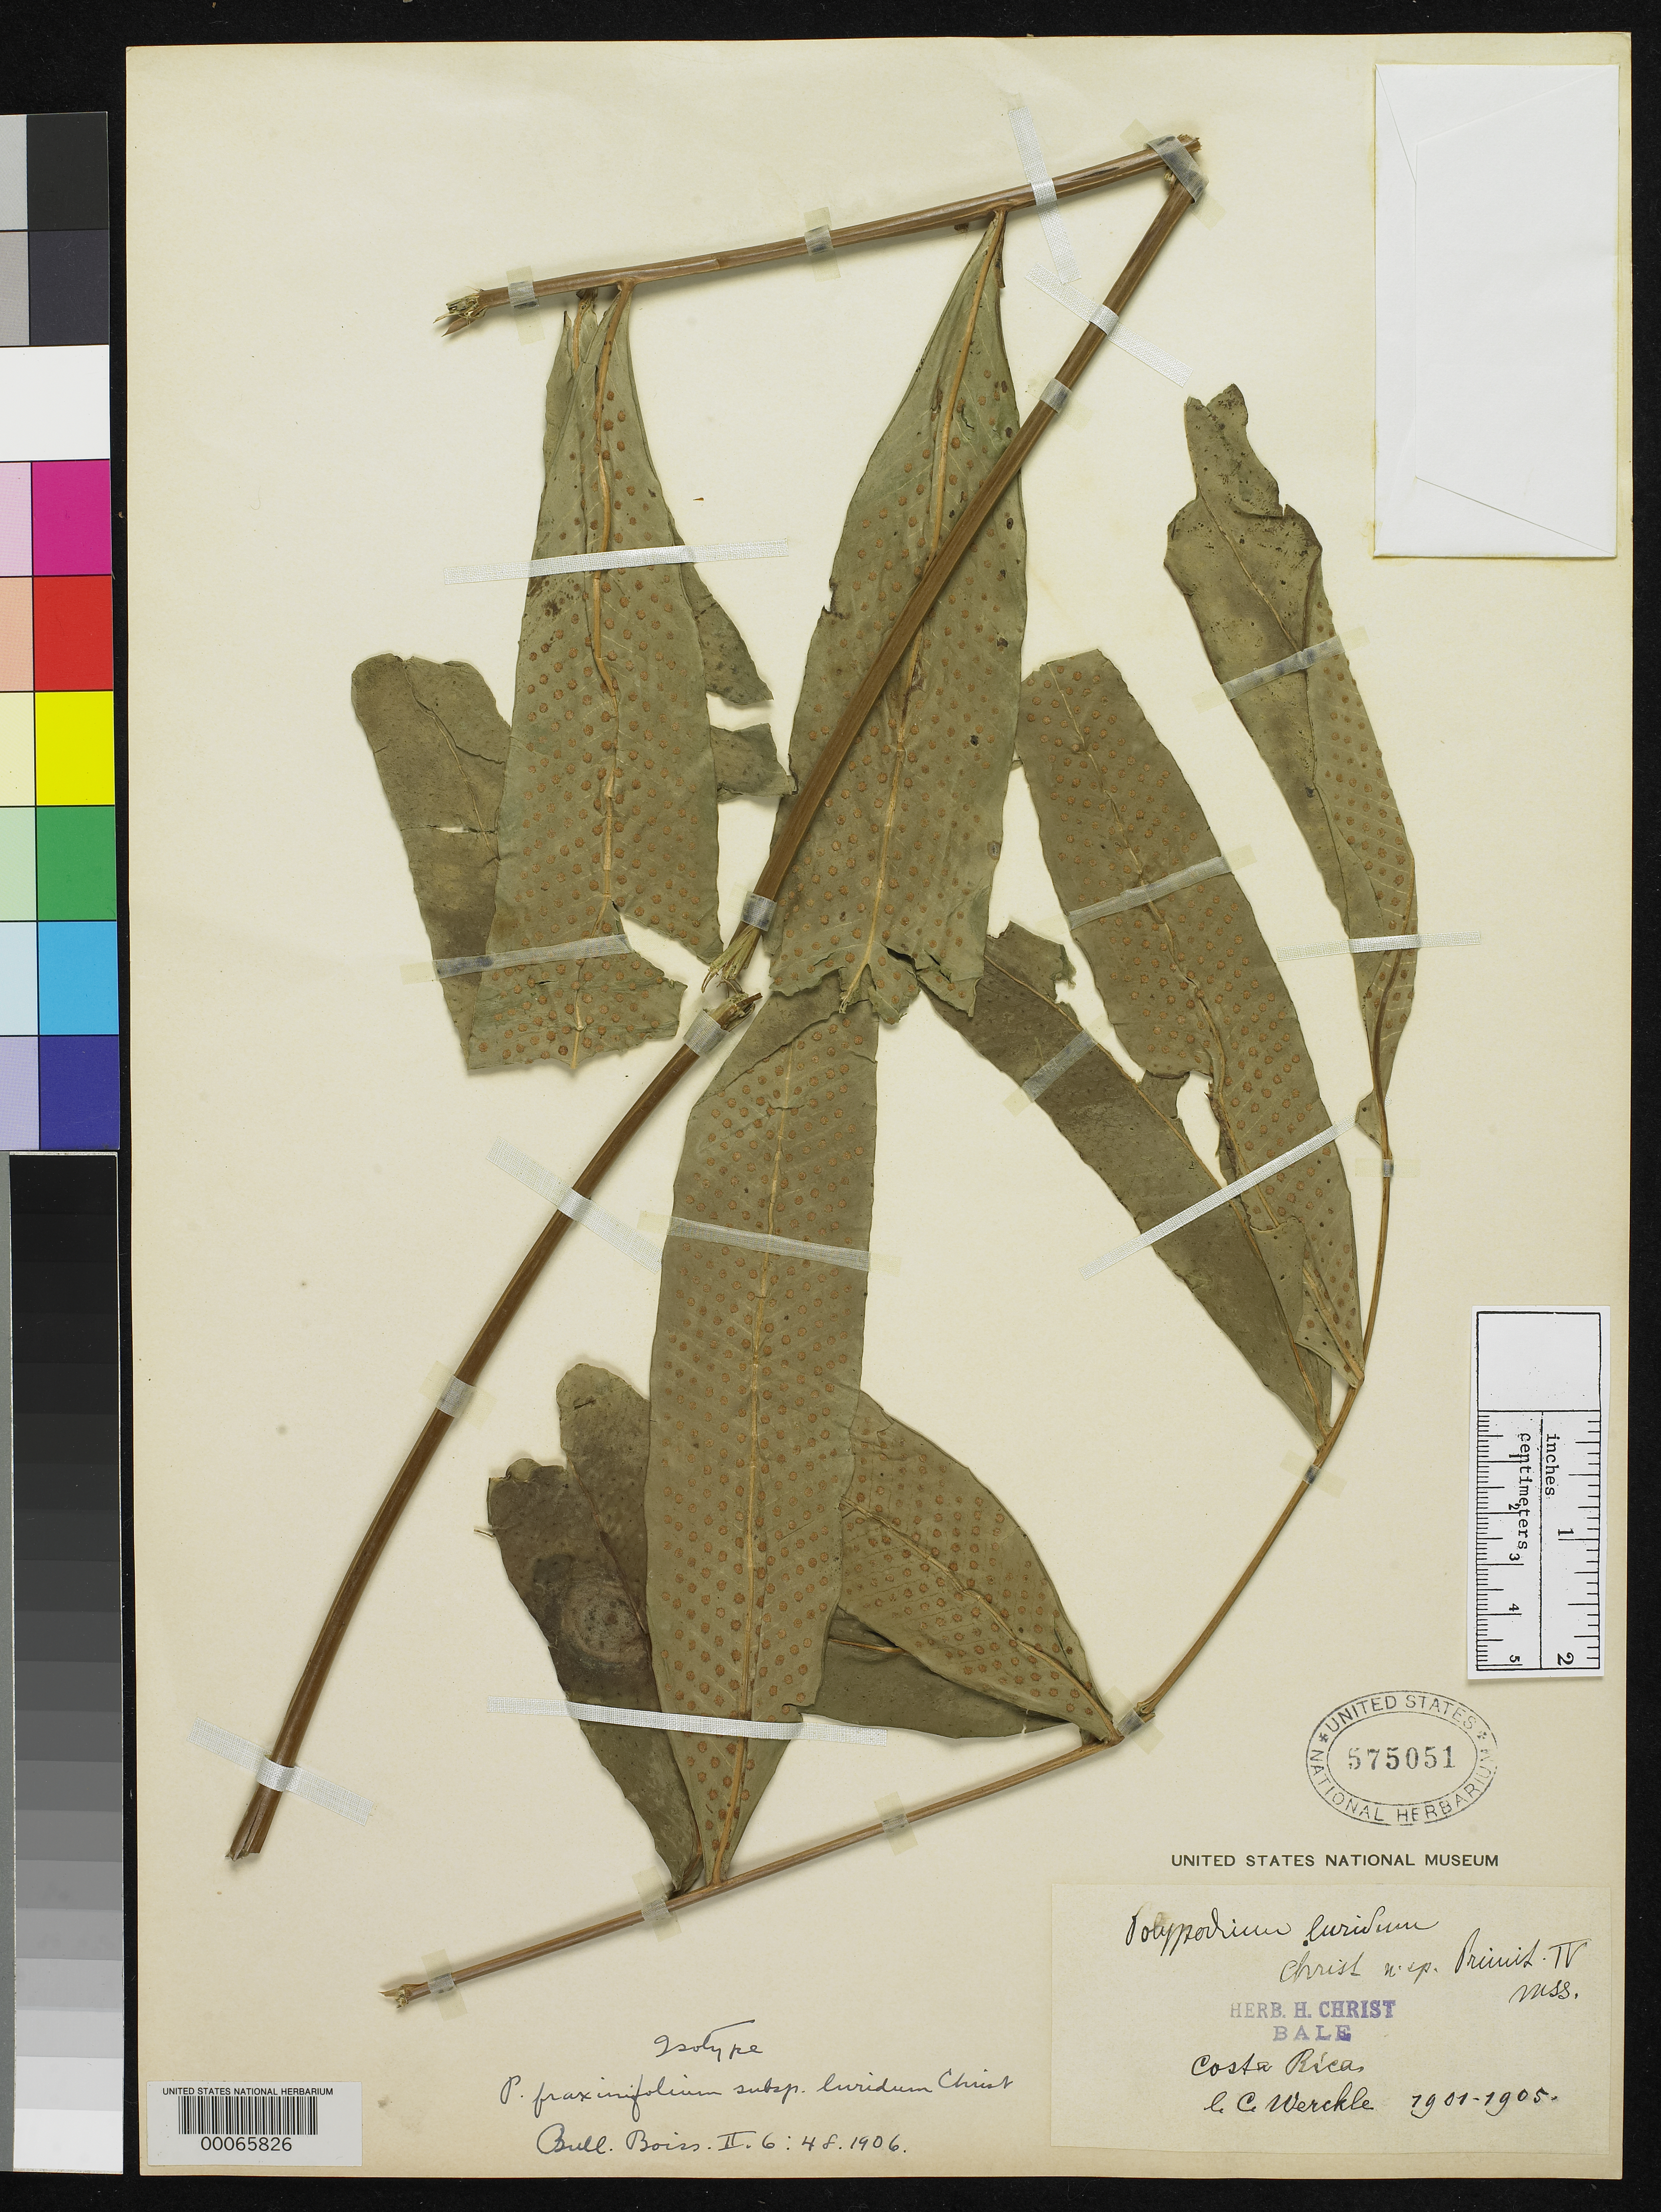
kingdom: Plantae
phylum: Tracheophyta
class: Polypodiopsida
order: Polypodiales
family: Polypodiaceae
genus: Polypodium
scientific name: Polypodium fraxinifolium subsp. luridum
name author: Christ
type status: Type Collection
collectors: C. C Wercklé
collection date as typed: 1901 to -- --- 1905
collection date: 1901/1905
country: Costa Rica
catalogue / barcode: US 575051